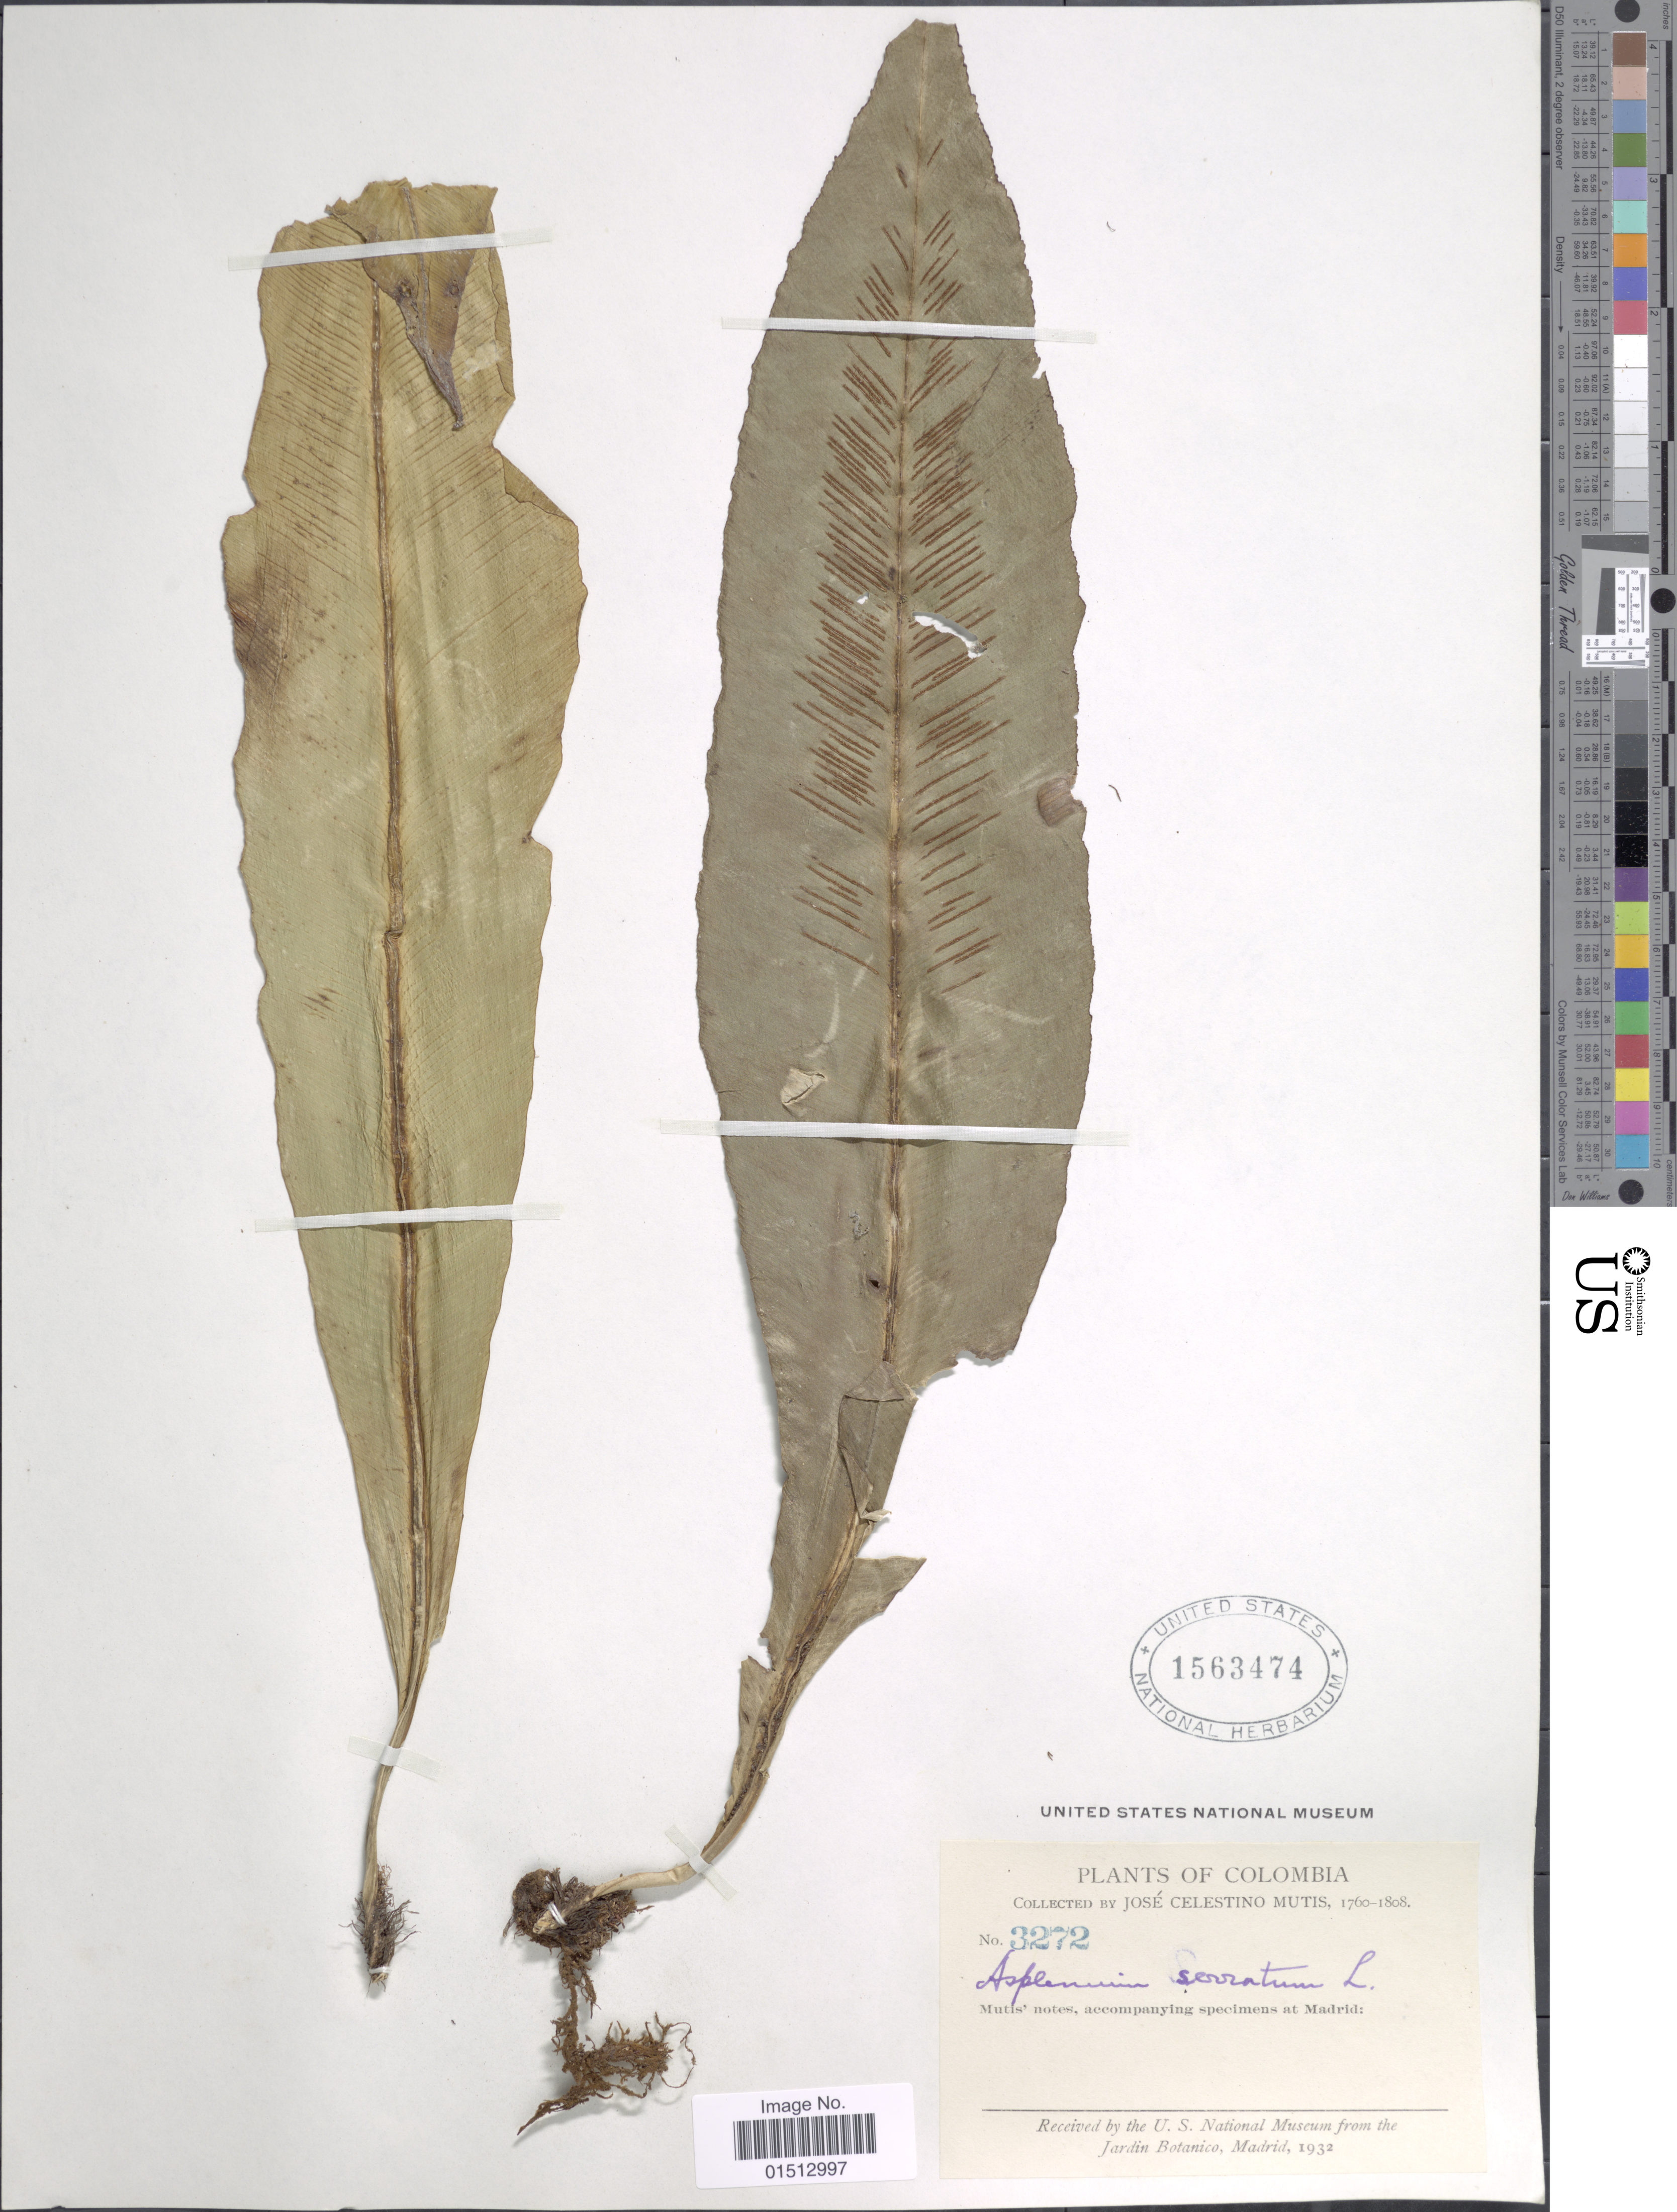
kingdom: Plantae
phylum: Tracheophyta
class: Polypodiopsida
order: Polypodiales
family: Aspleniaceae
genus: Asplenium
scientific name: Asplenium serratum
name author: L.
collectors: J. C. B. Mutis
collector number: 3272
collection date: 1760/1808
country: Colombia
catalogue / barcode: US 1563474